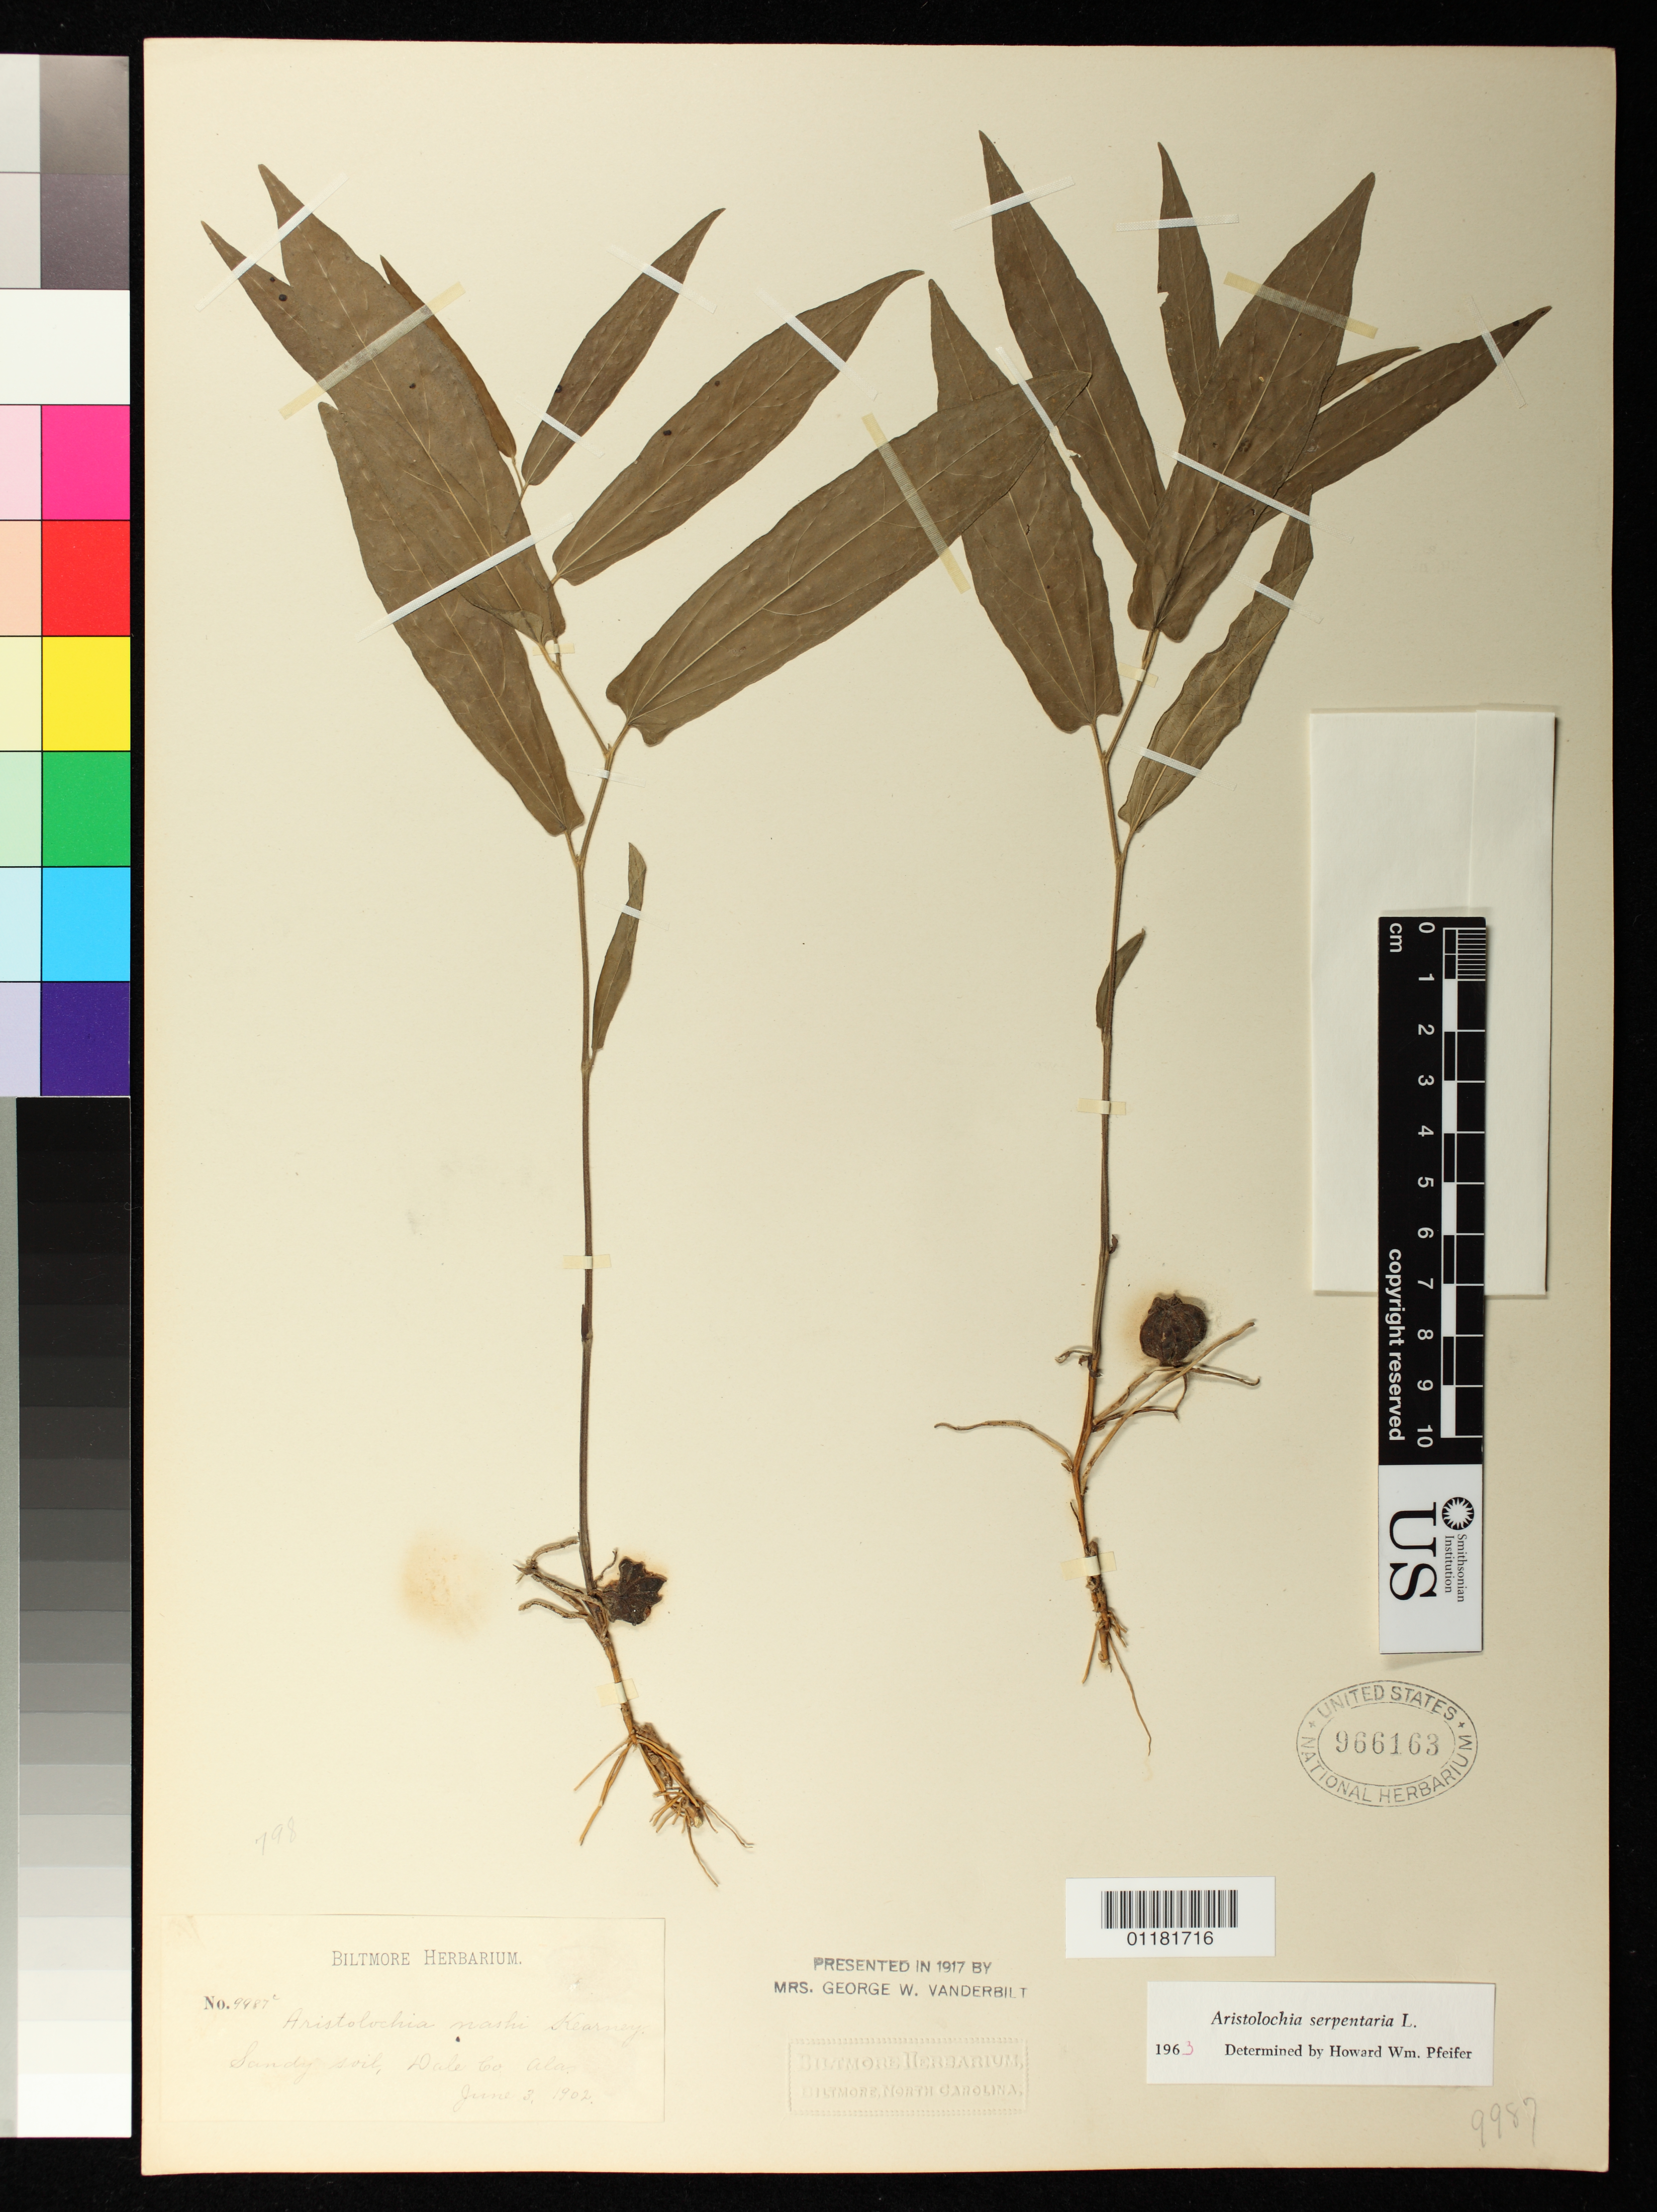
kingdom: Plantae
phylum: Tracheophyta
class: Magnoliopsida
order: Piperales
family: Aristolochiaceae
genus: Aristolochia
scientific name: Aristolochia serpentaria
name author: L.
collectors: ex herb. Biltmore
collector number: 9987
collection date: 1902-06-03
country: United States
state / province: Alabama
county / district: Dale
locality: Dale County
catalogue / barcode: US 966163